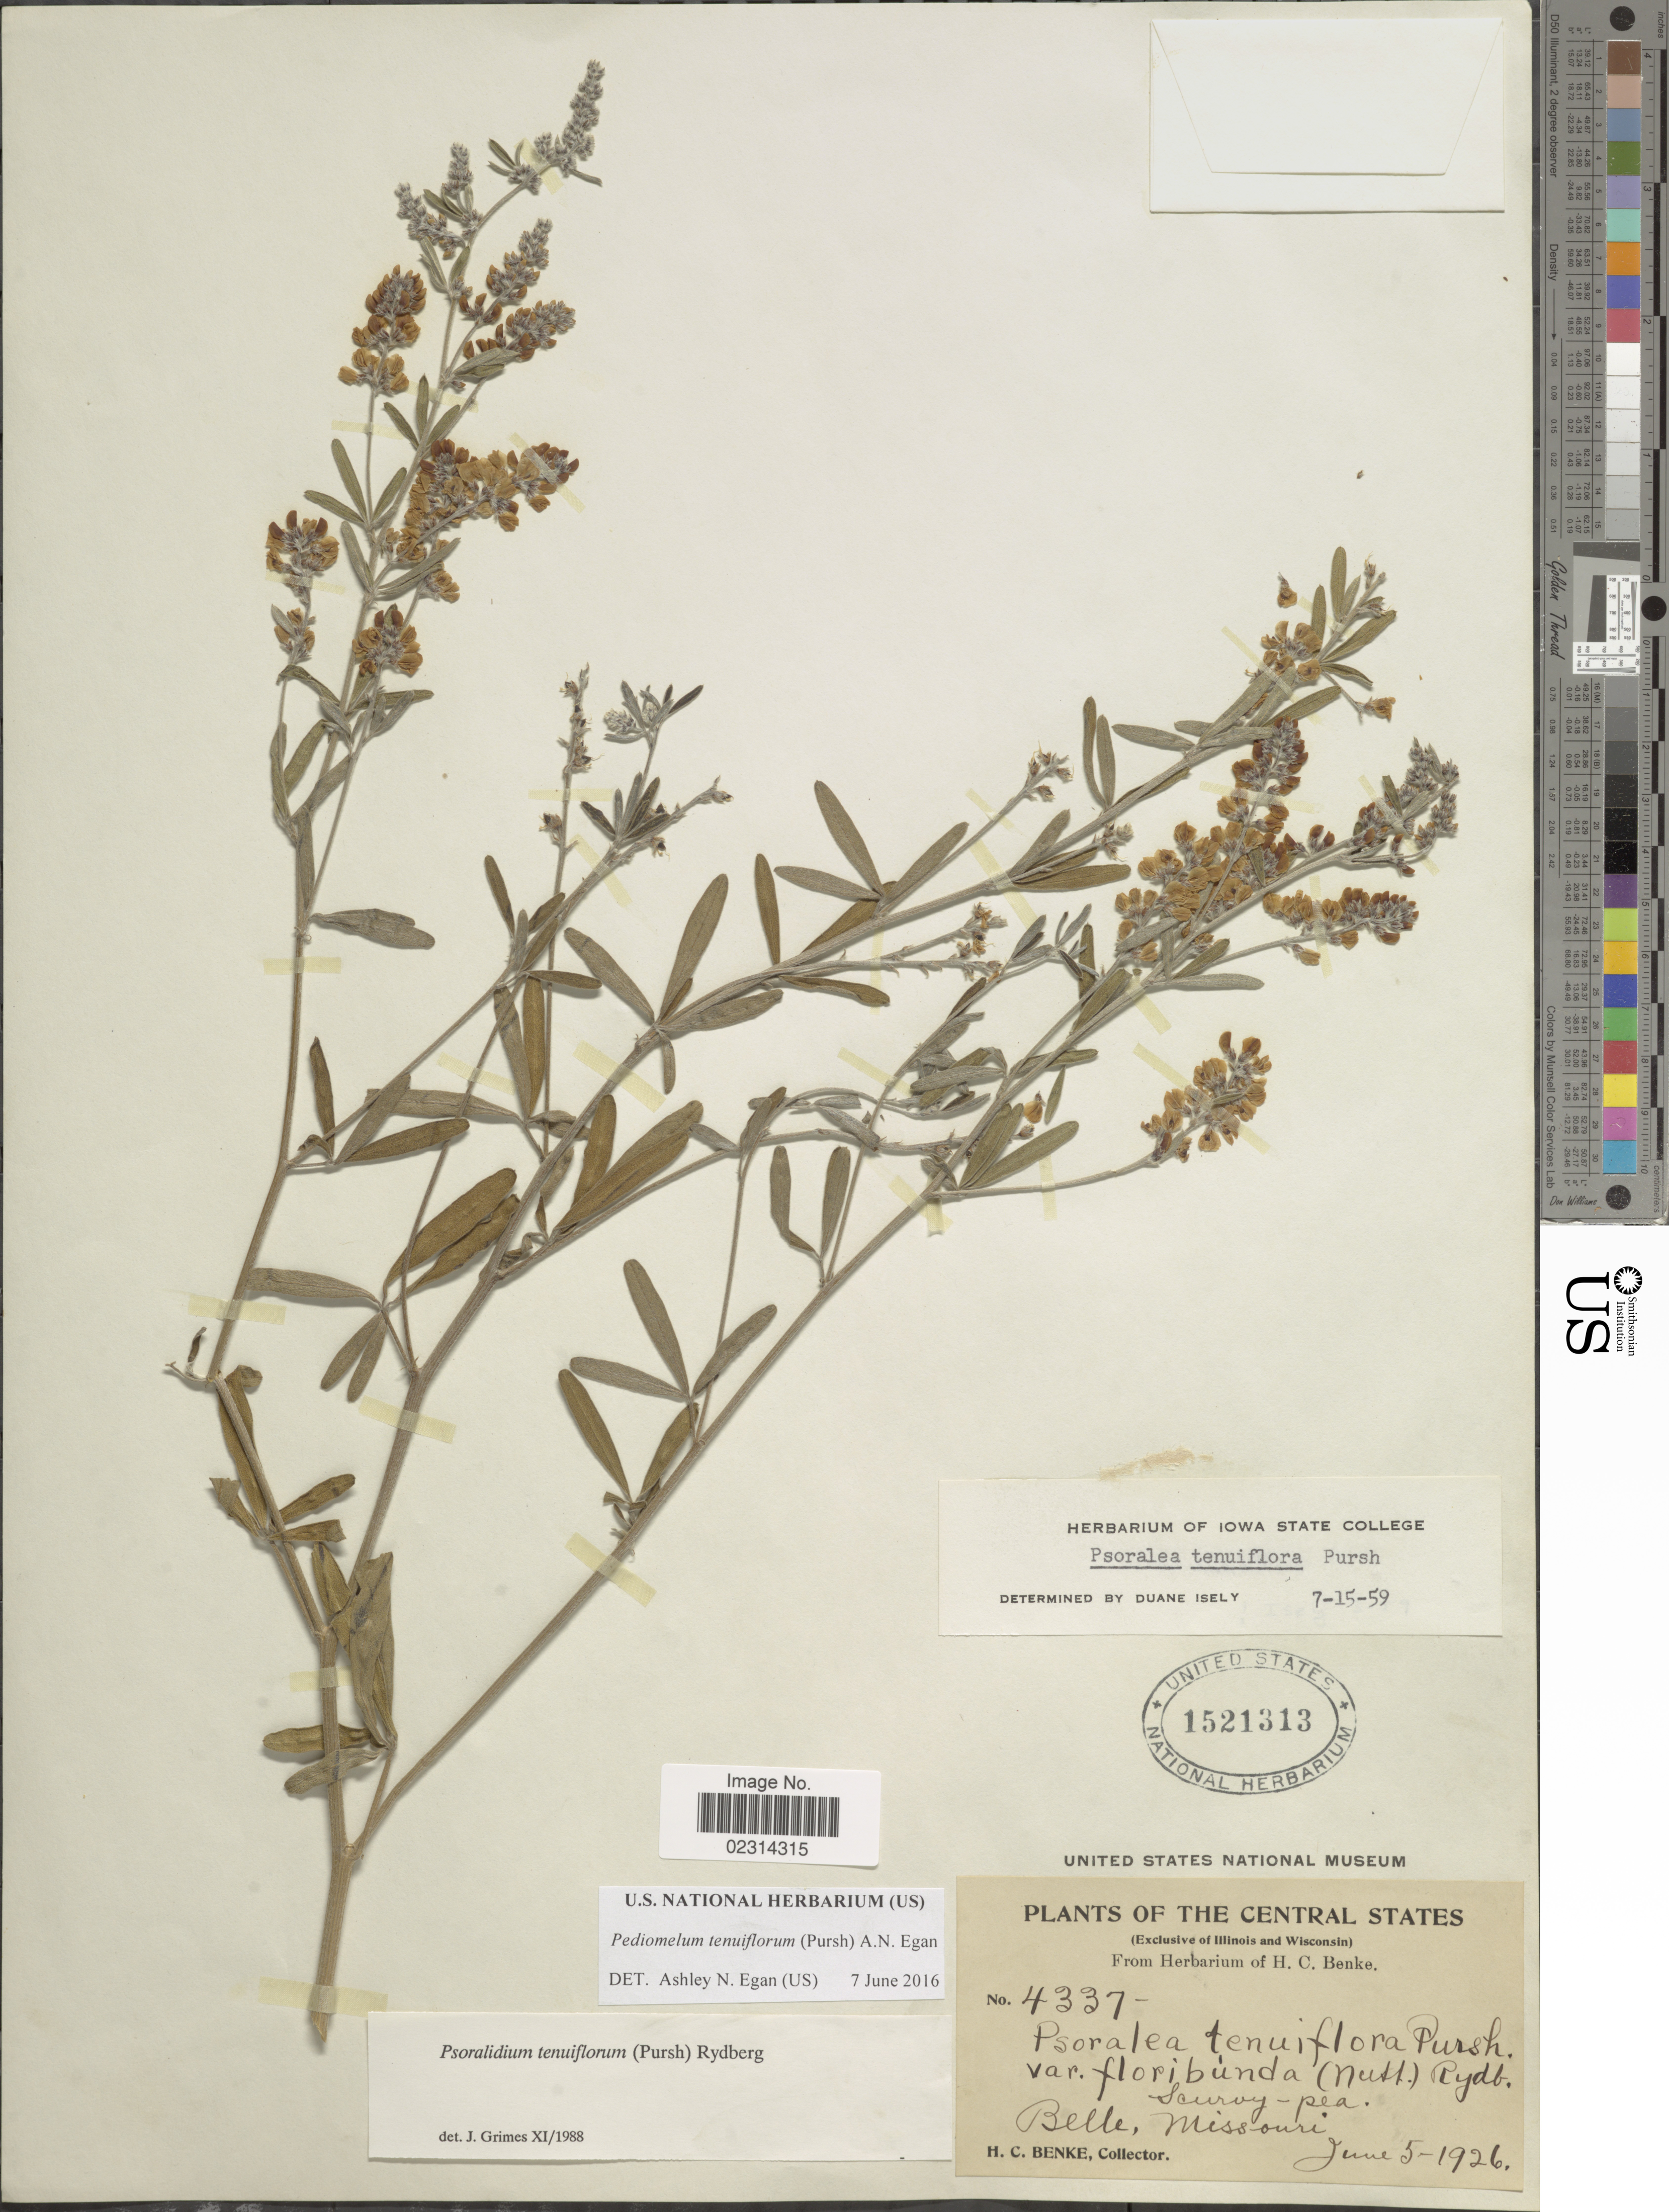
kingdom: Plantae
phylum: Tracheophyta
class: Magnoliopsida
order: Fabales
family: Fabaceae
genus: Psoralidium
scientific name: Psoralidium tenuiflorum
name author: (Pursh) Rydb.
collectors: H. Benke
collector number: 4337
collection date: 1926-06-05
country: United States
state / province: Missouri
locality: Central States. Belle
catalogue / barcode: US 1521313